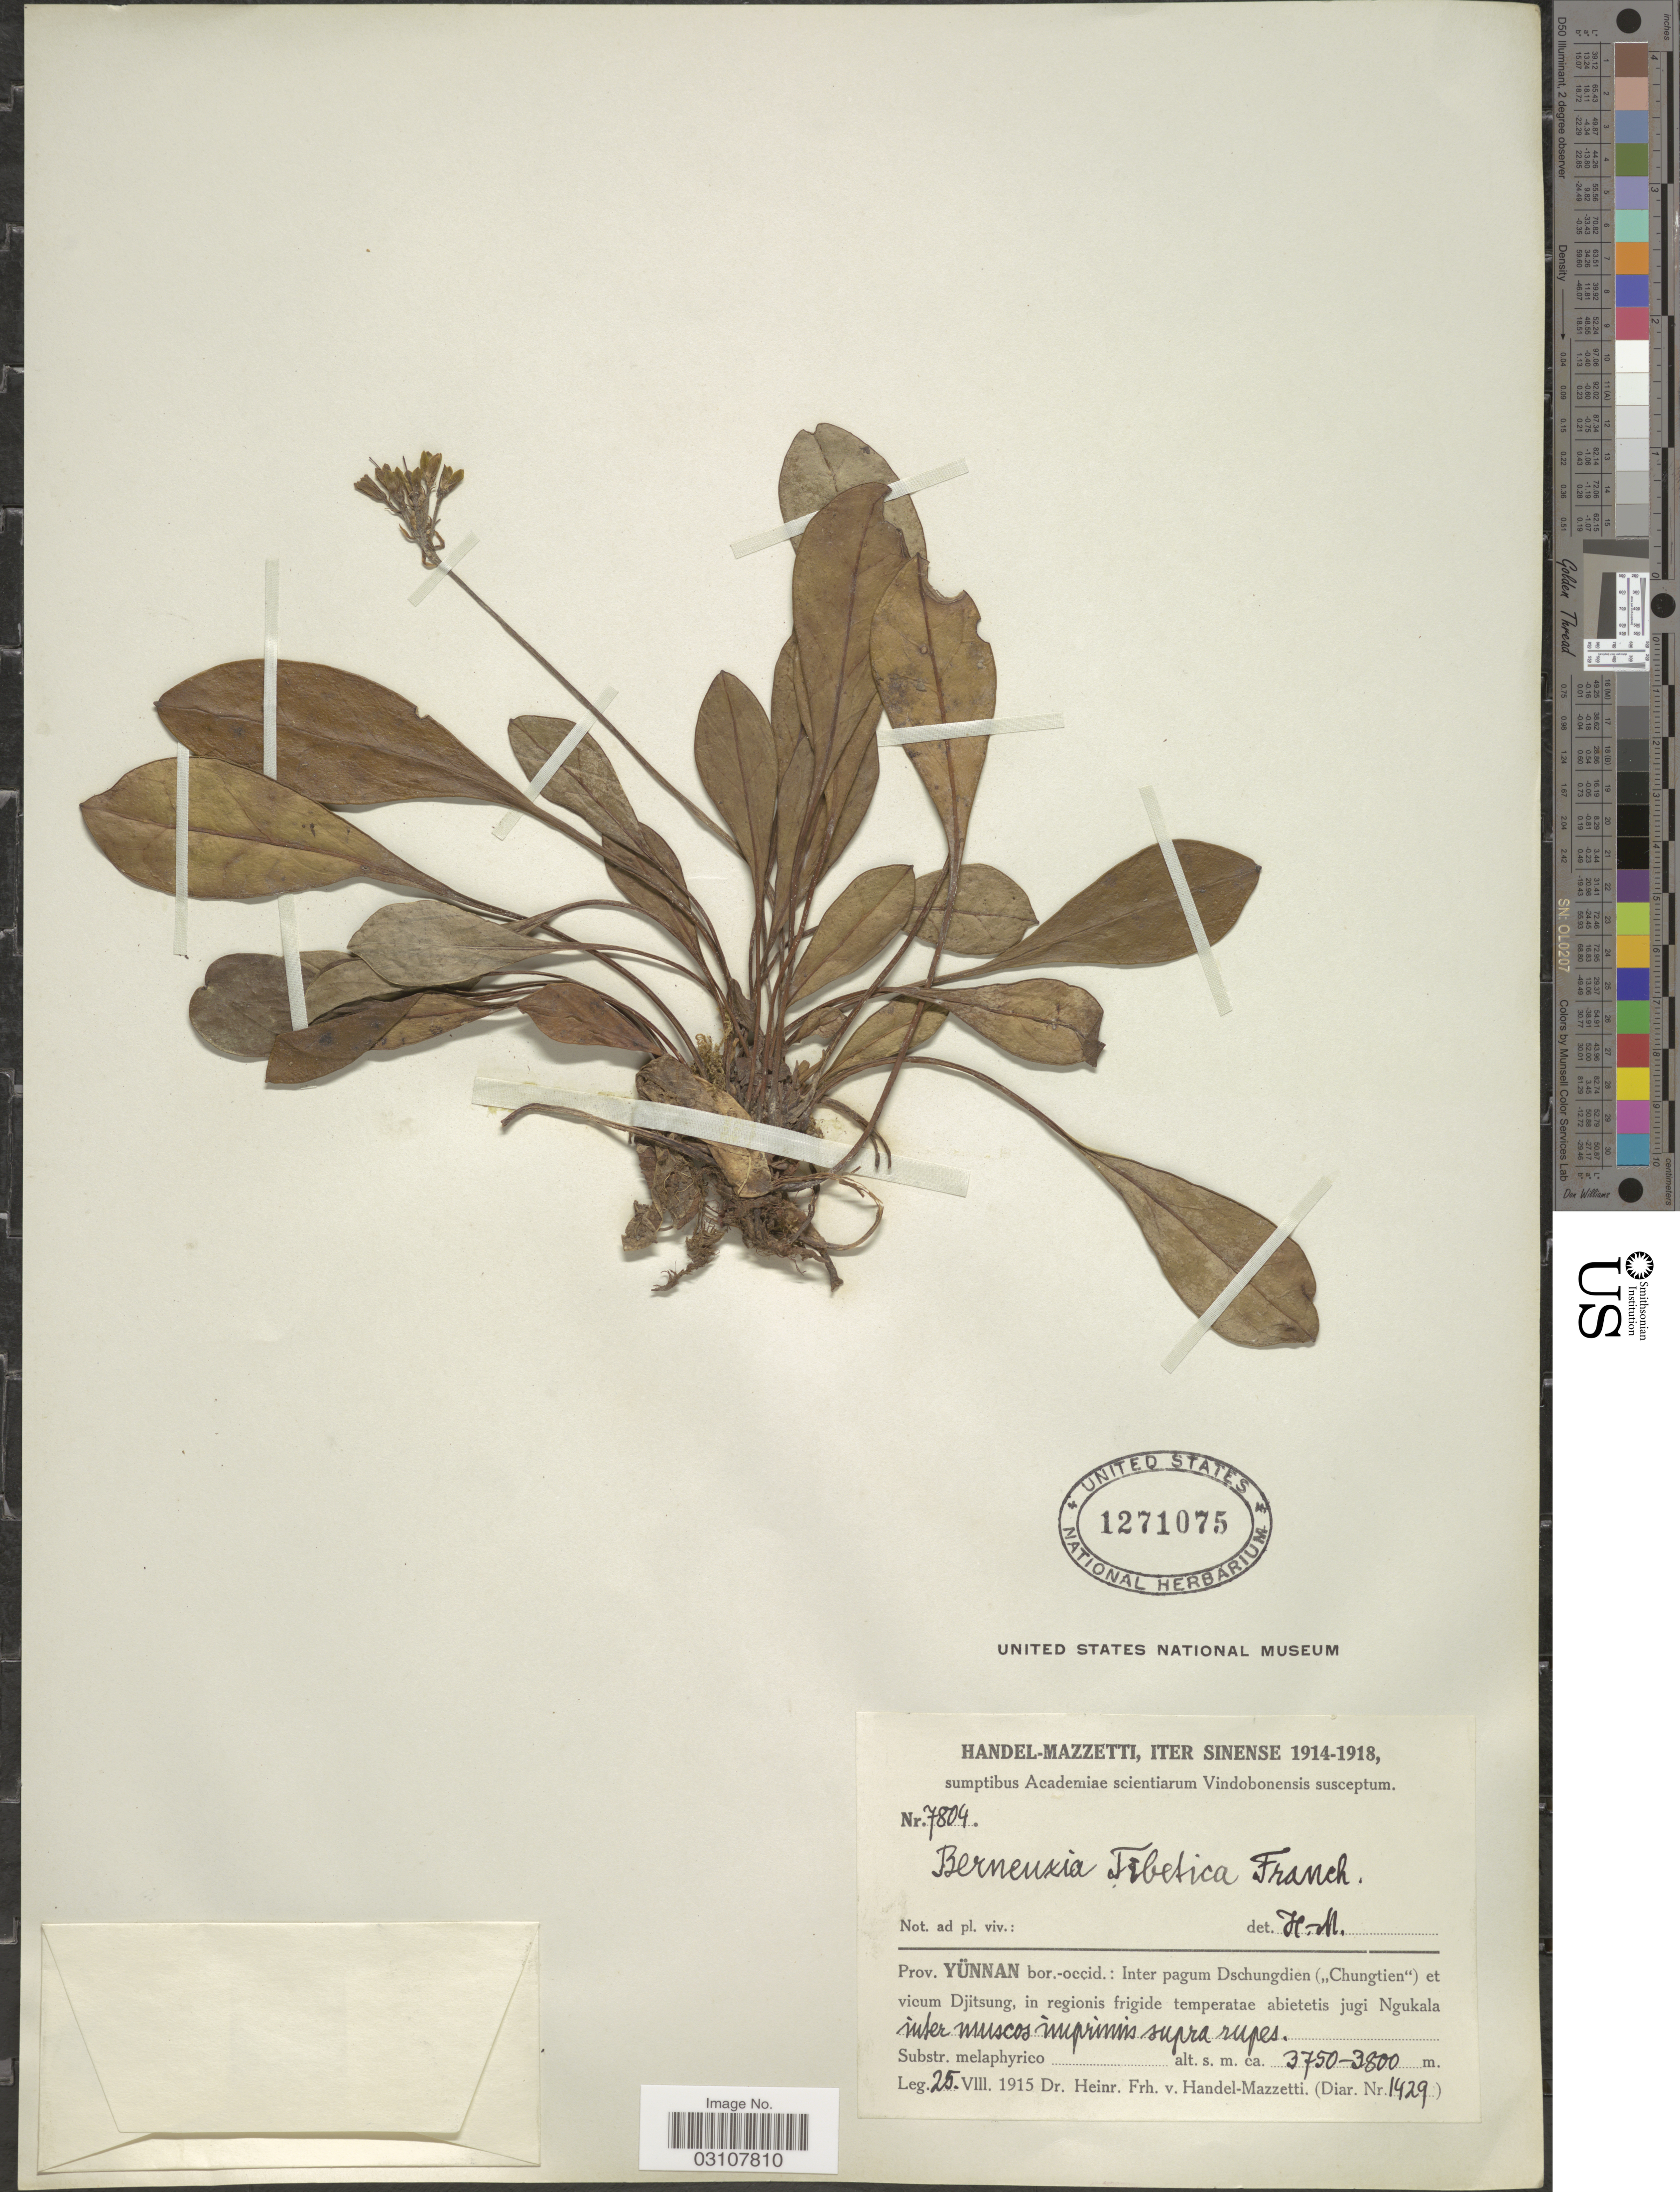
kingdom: Plantae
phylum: Tracheophyta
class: Magnoliopsida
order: Ericales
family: Diapensiaceae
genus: Berneuxia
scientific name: Berneuxia thibetica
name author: Decne.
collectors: H. Handel-Mazzetti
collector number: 7804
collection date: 1915-08-25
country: China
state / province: Yunnan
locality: Prov. Yünnan bor.-occid.: Inter pagum Dschungdien ("Changtien") et vicum Djitsung, in regionis frigide temperatae abietetis jugi Ngukala.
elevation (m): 3750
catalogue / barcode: US 1271075